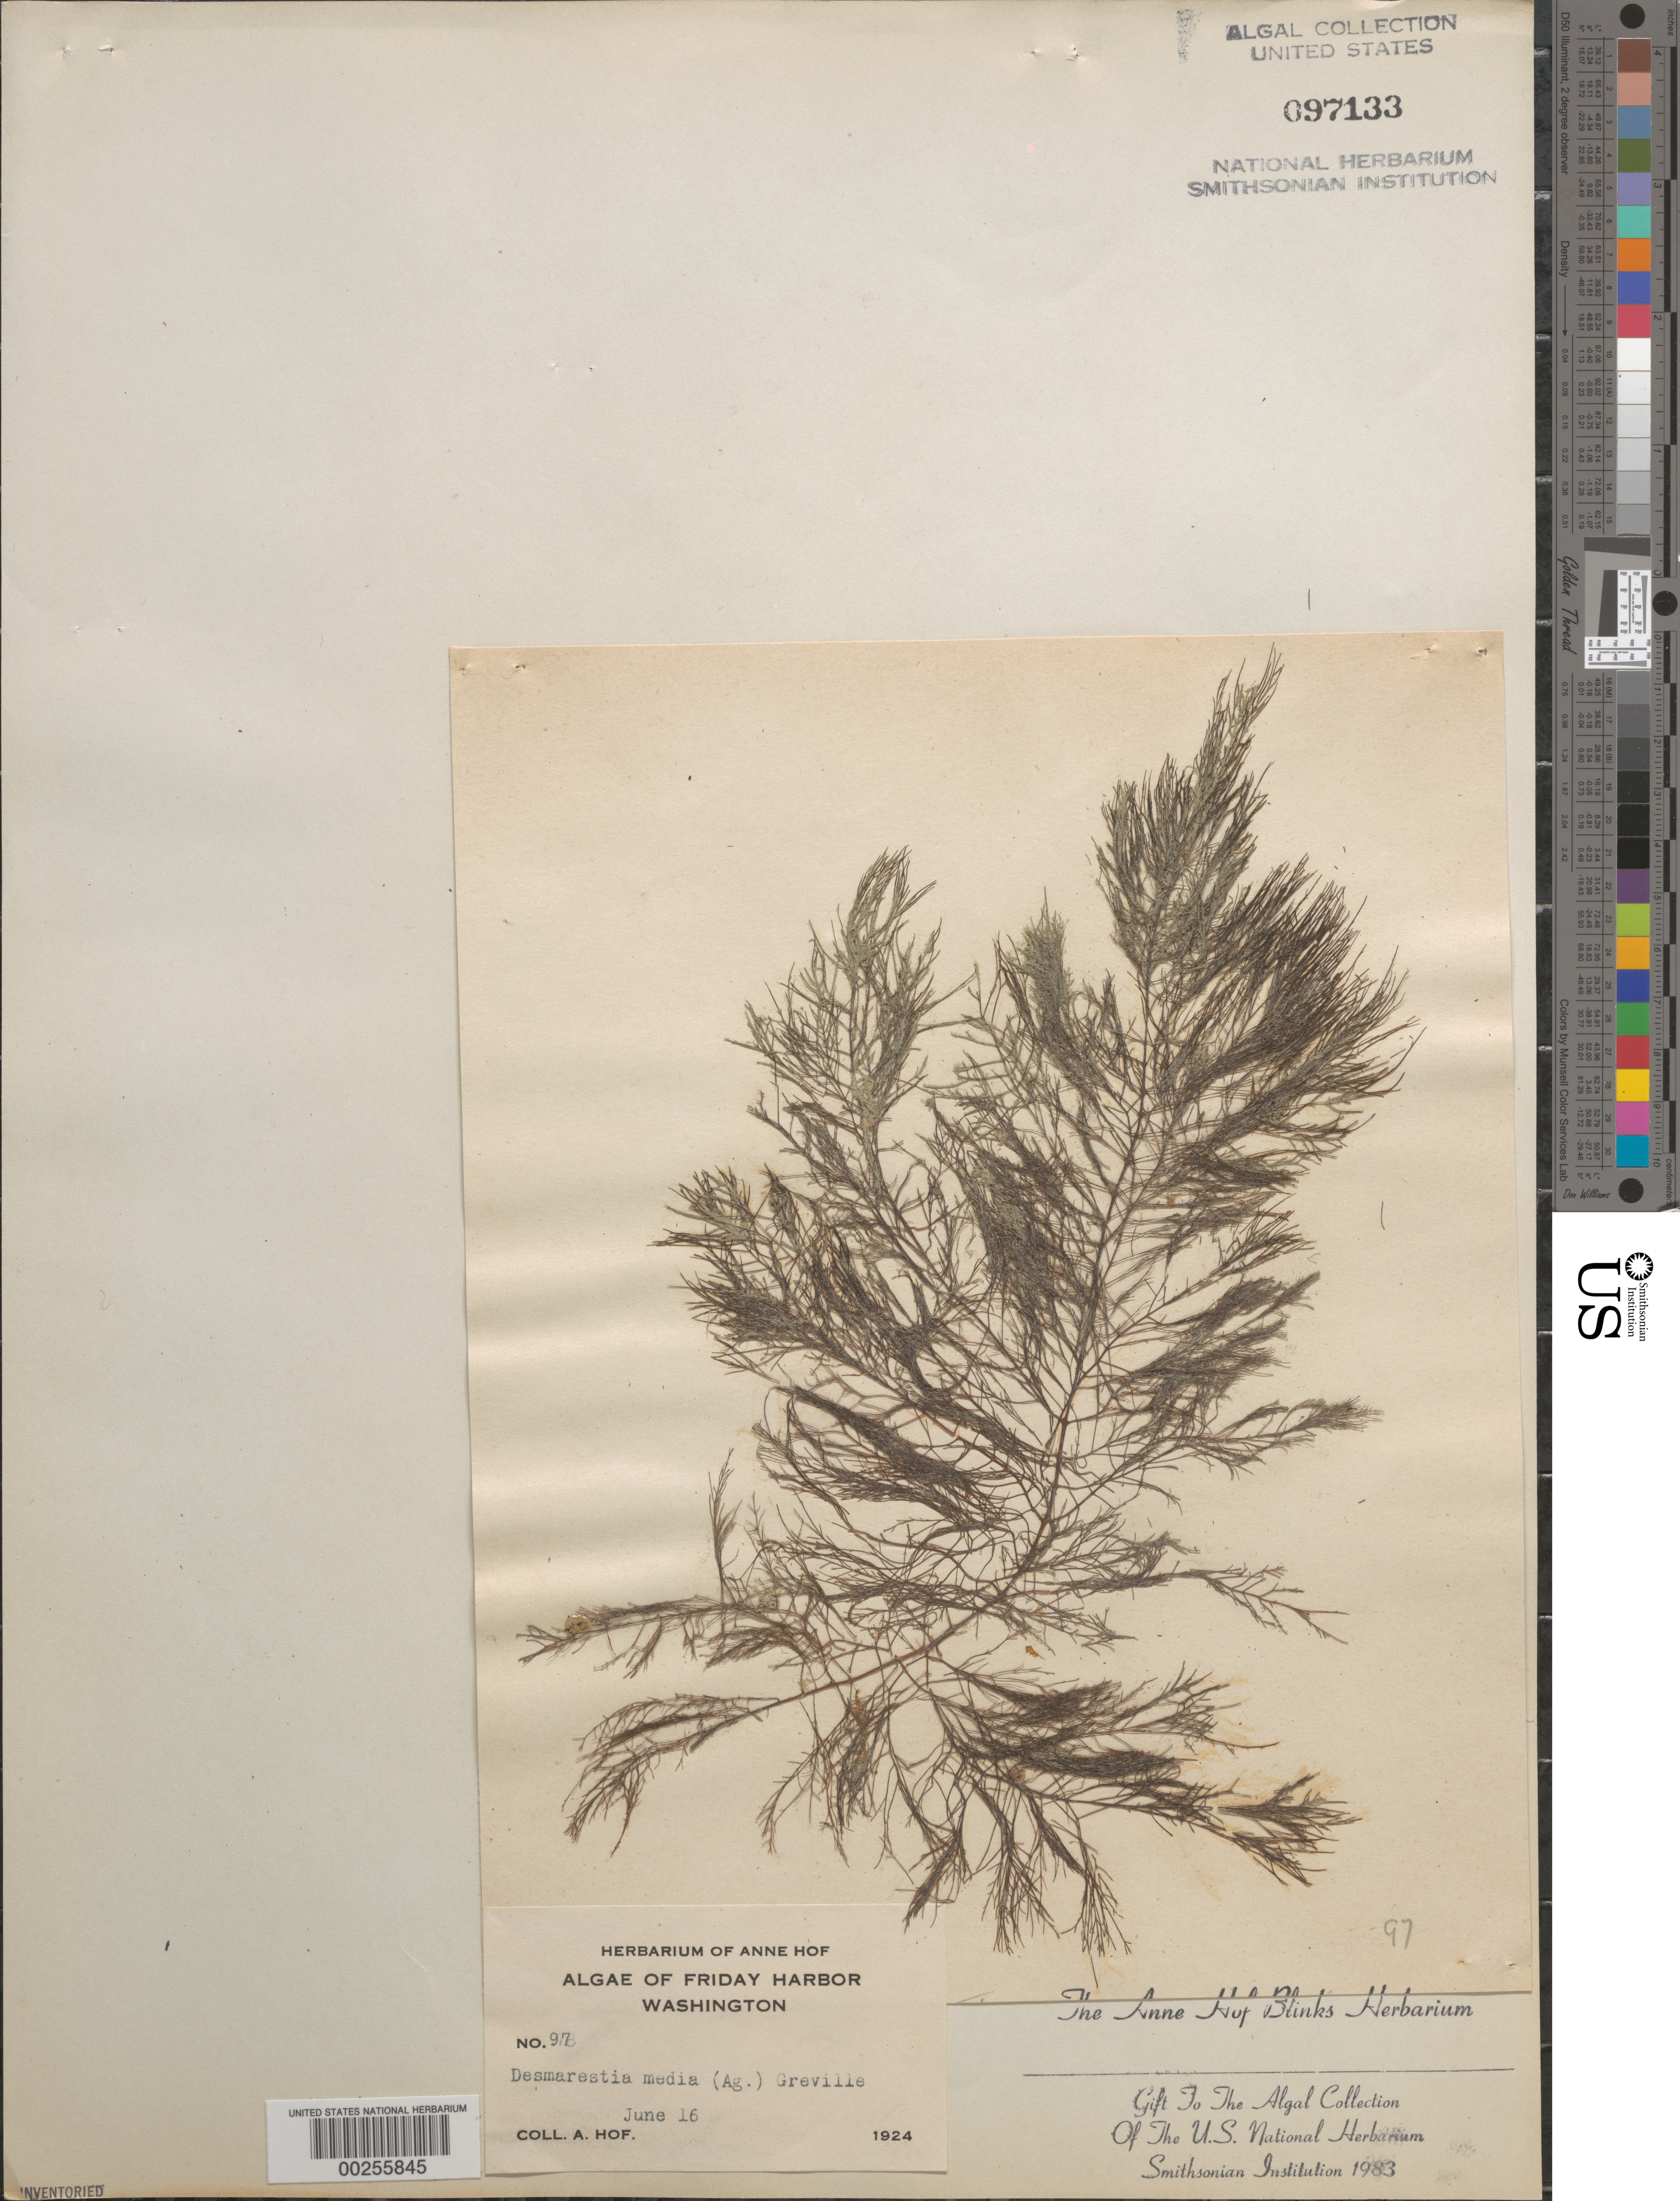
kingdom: Chromista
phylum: Ochrophyta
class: Phaeophyceae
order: Desmarestiales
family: Desmarestiaceae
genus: Desmarestia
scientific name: Desmarestia aculeata f. media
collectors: A. Blinks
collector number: AHB 97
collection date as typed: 16 Jun 1924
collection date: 1924-06-16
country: United States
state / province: Washington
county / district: San Juan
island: San Juan Island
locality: Friday Harbor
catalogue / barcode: US 97133